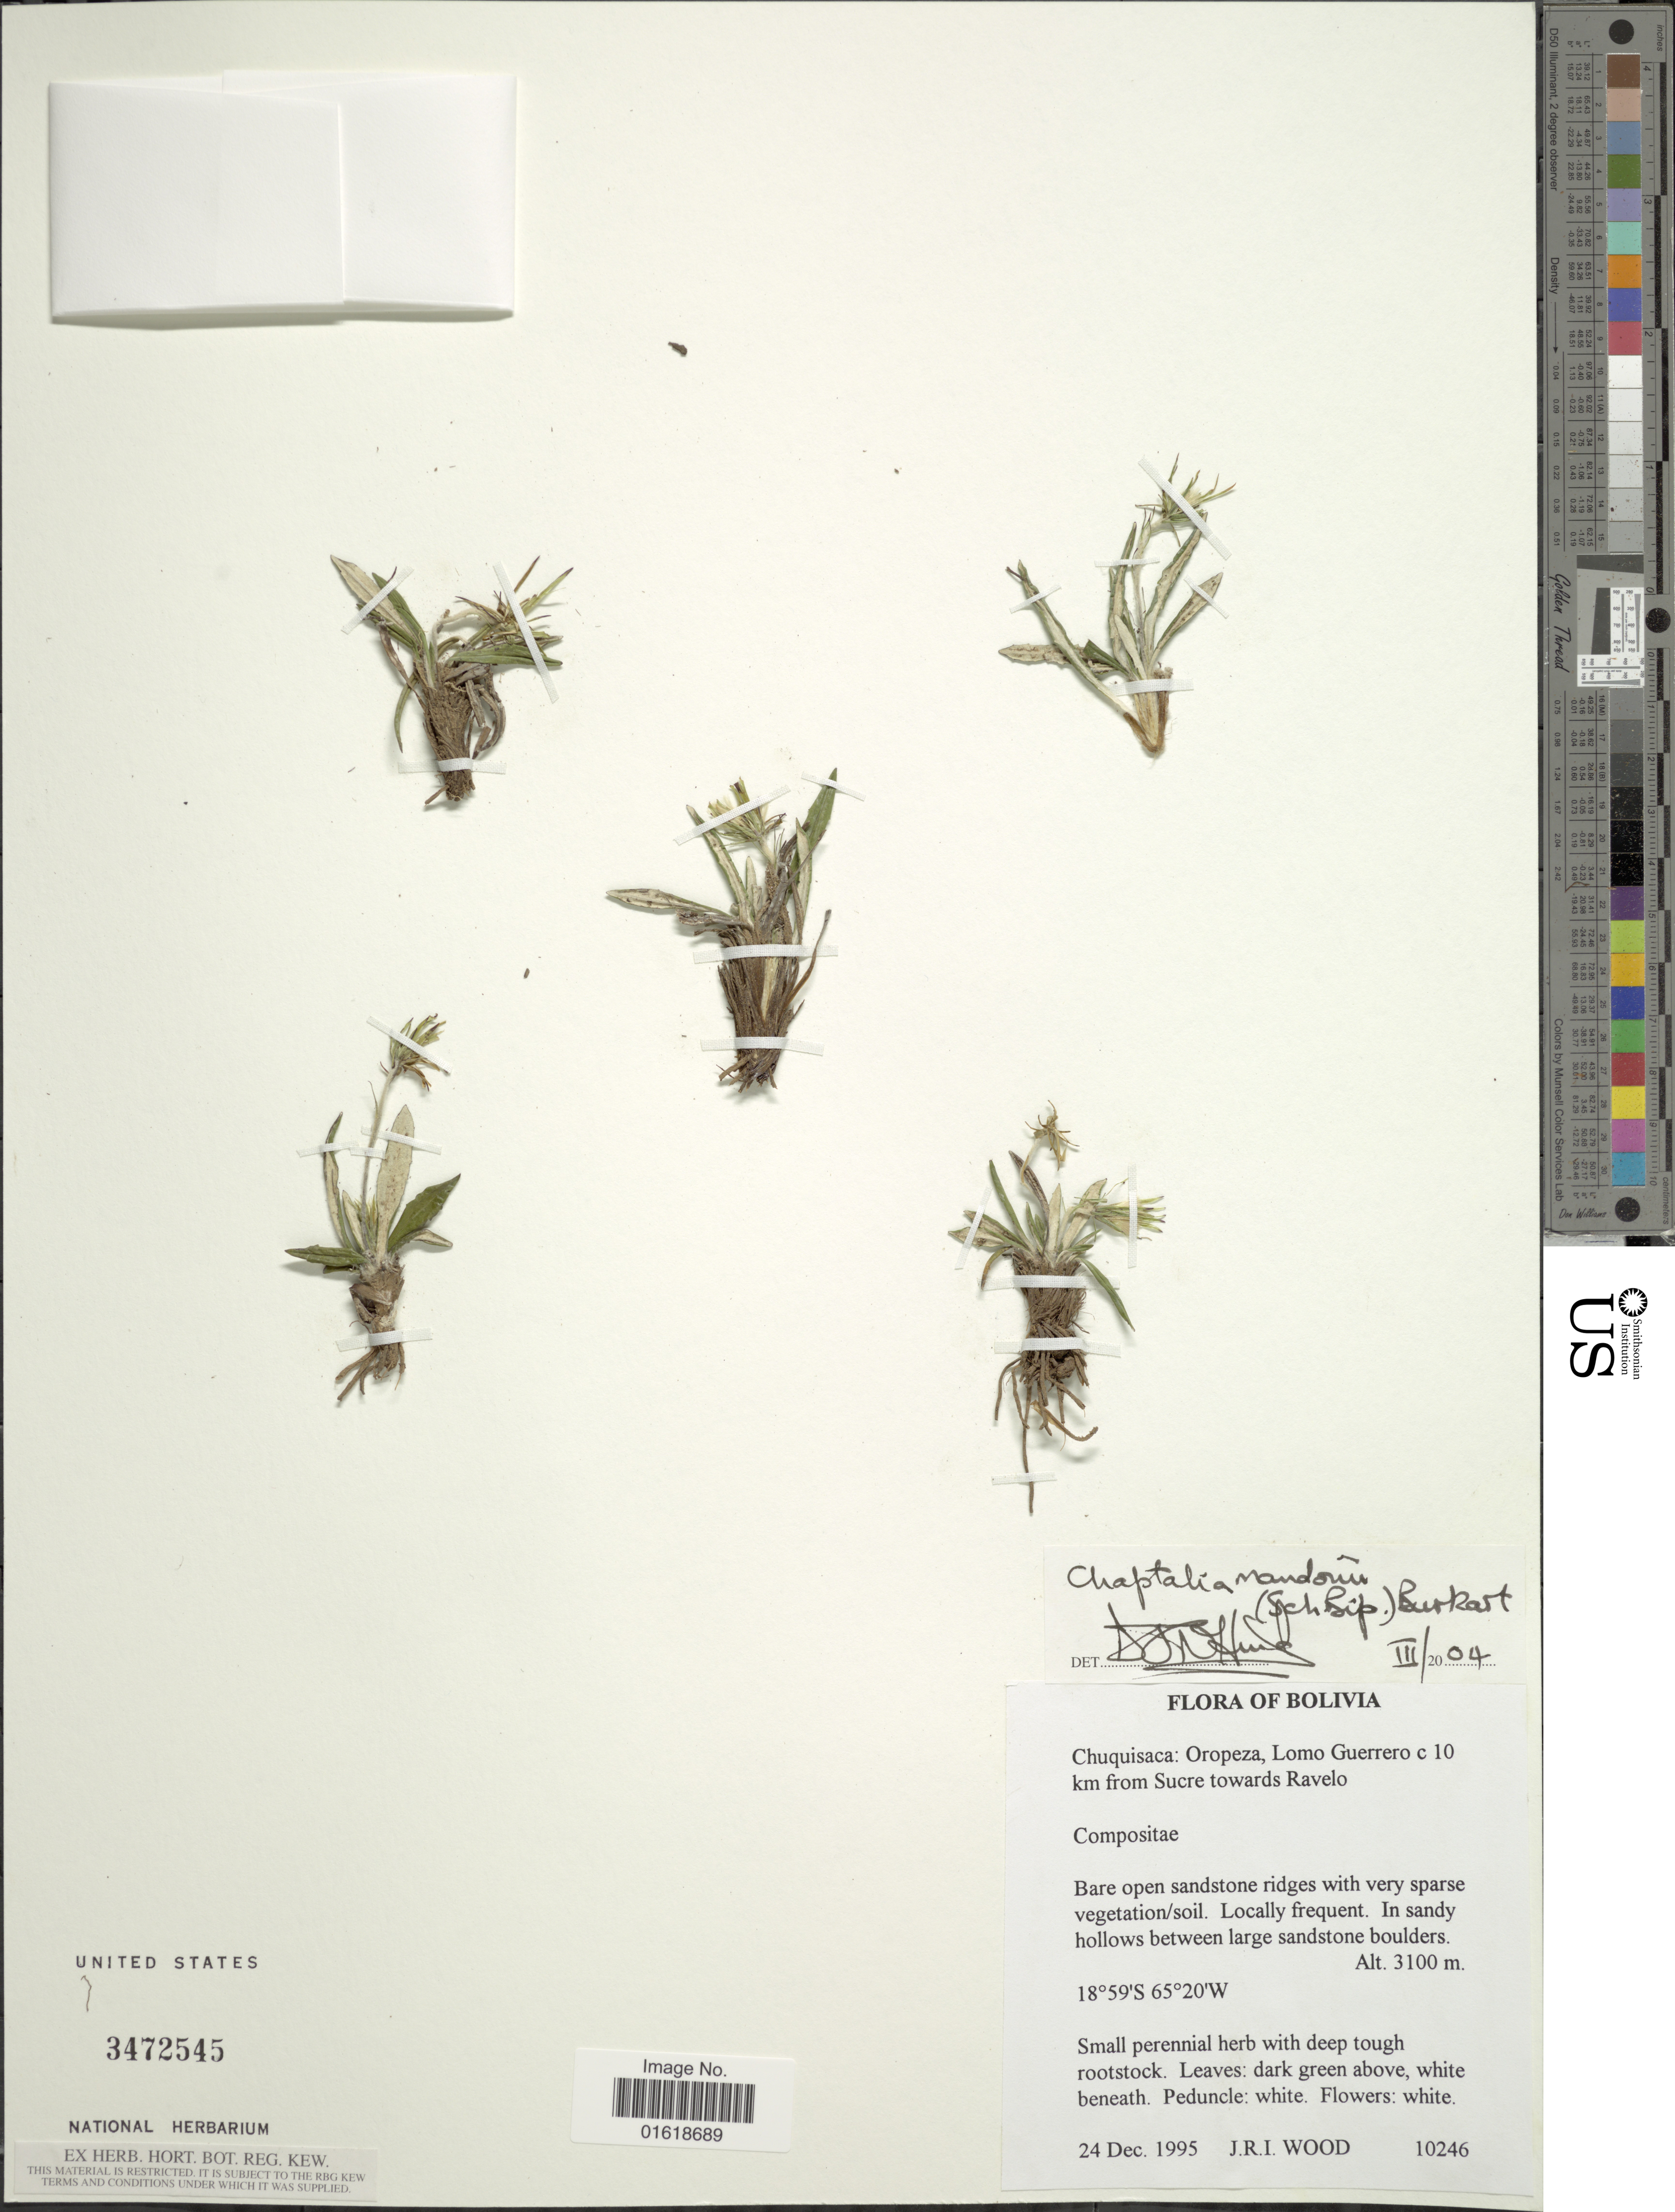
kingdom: Plantae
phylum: Tracheophyta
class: Magnoliopsida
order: Asterales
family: Asteraceae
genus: Chaptalia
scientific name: Chaptalia mandonii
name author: Burkart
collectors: J. R. I. Wood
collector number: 10246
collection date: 1995-12-24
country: Bolivia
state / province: Chuquisaca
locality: Chuquisaca: Oropeza, Lomo Guerrero c 10 km from Sucre towards Ravelo.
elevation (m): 3100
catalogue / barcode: US 3472545